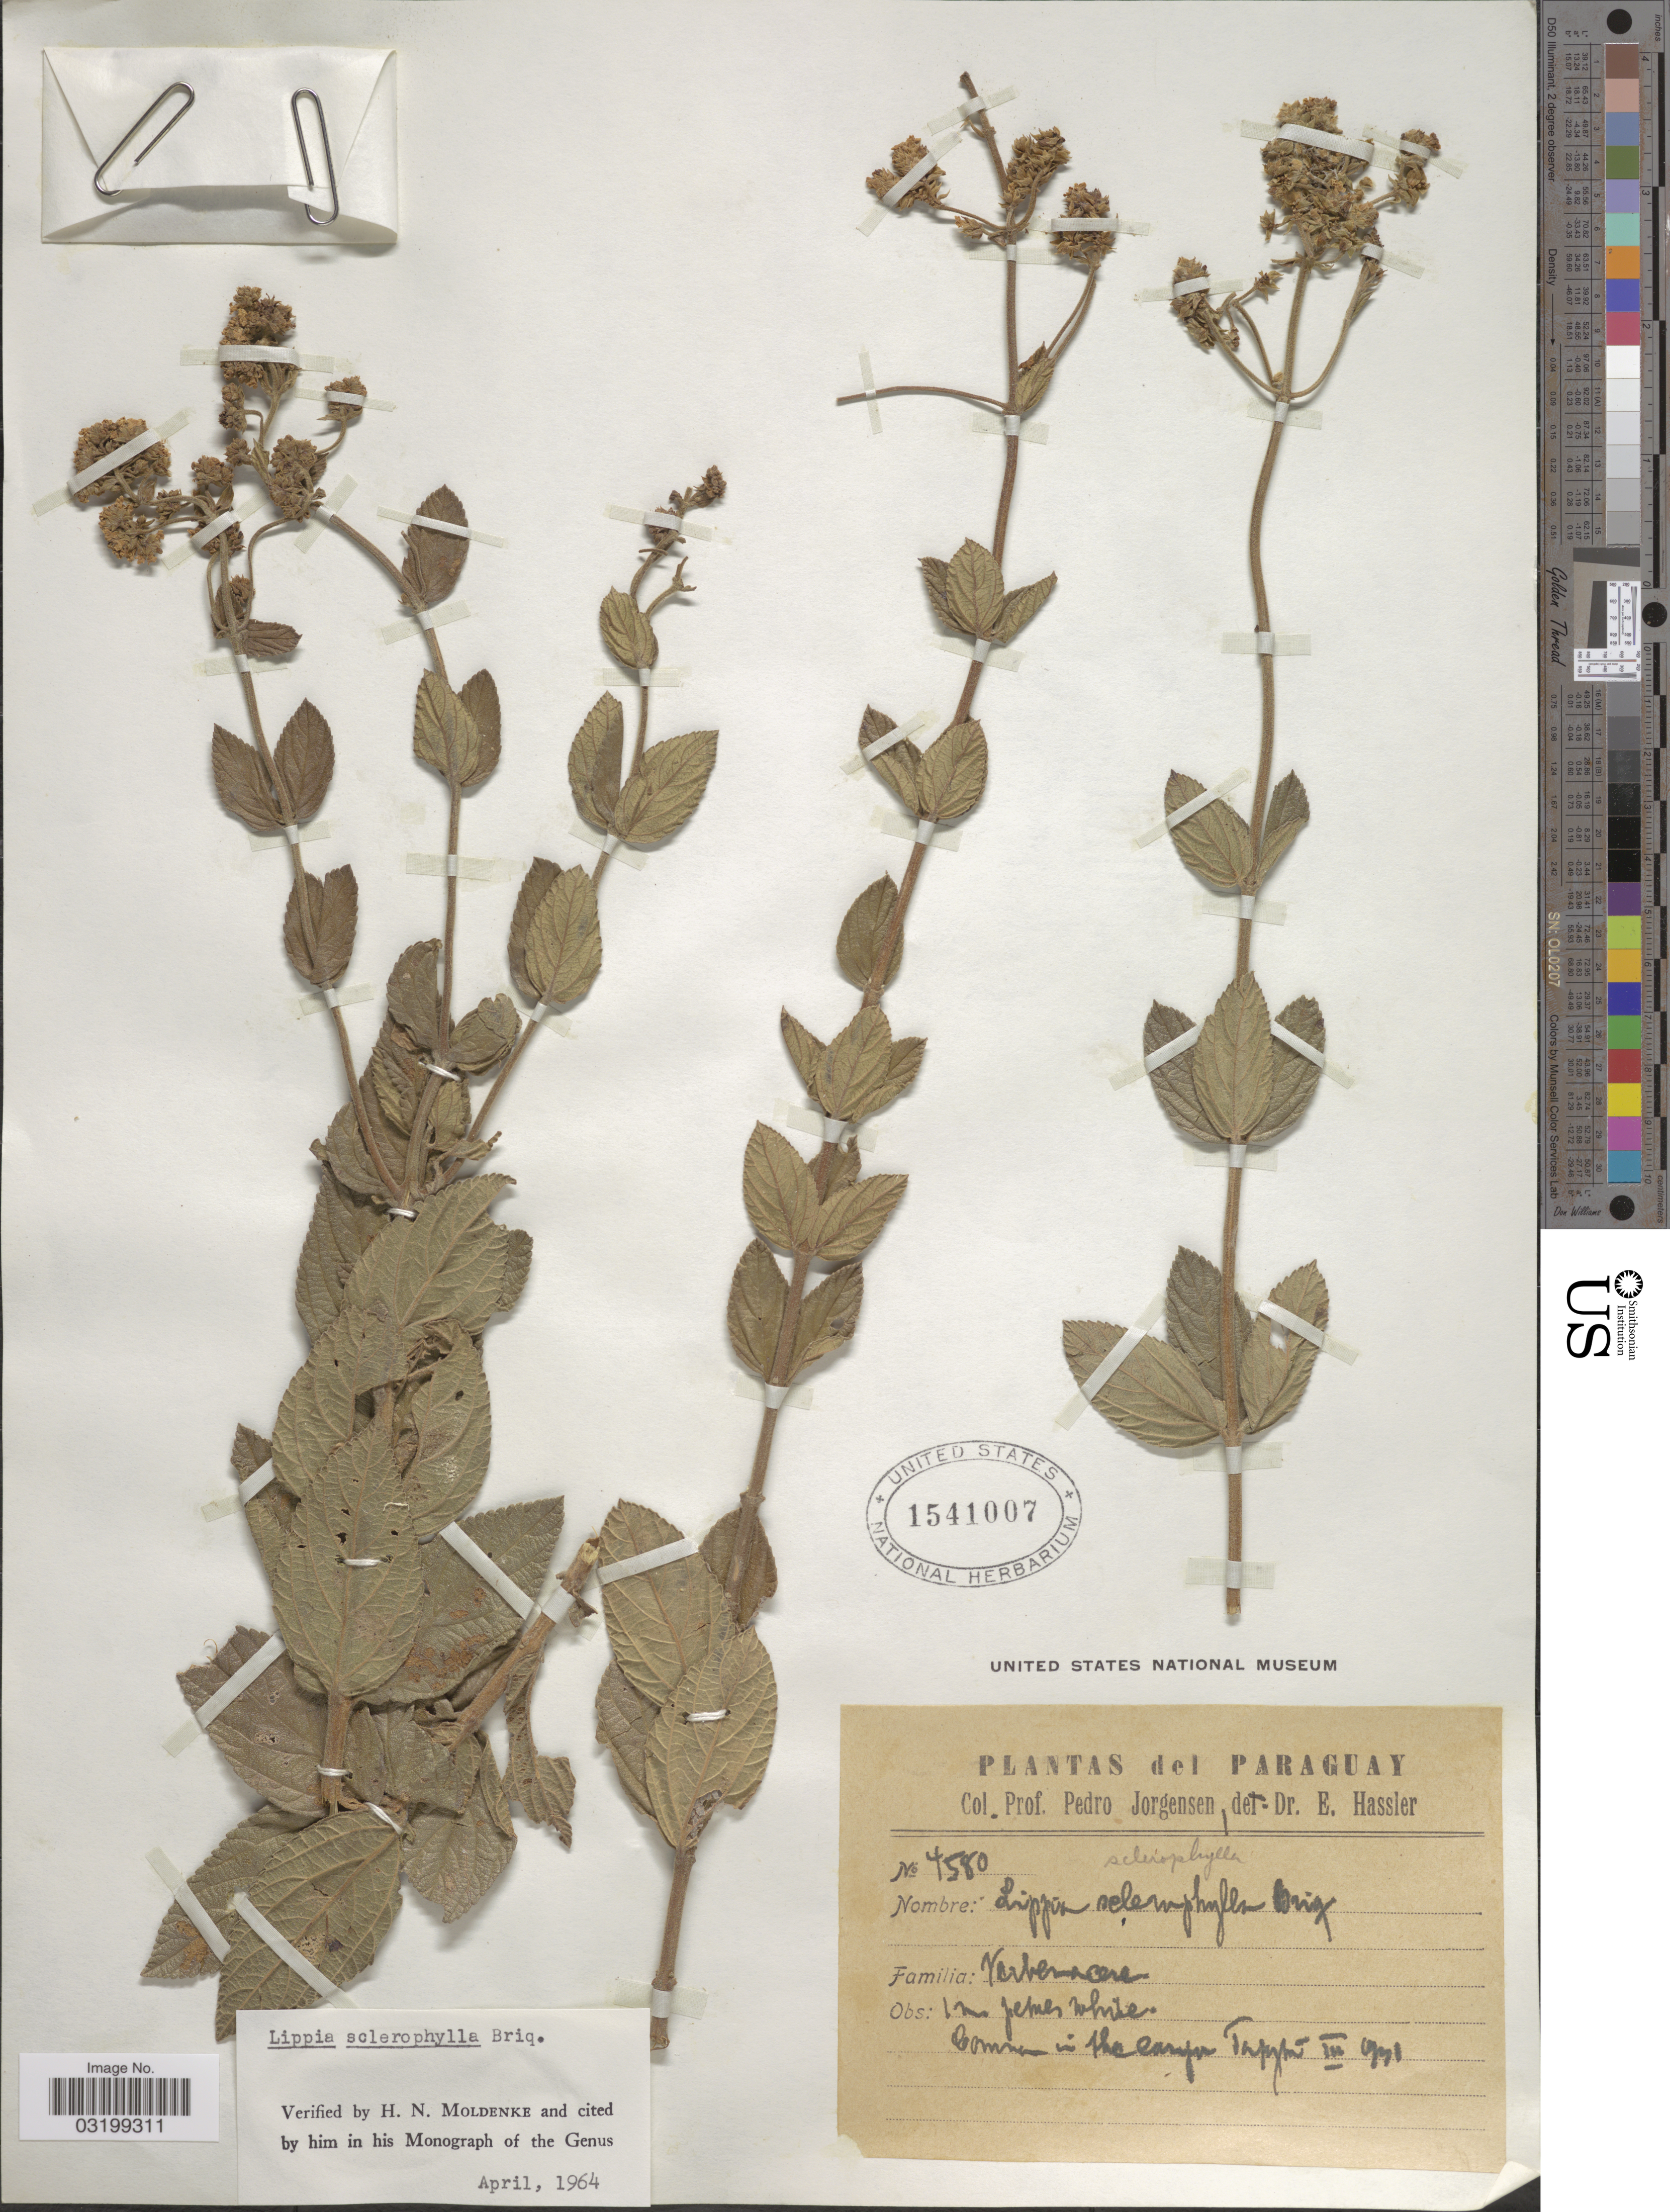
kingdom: Plantae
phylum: Tracheophyta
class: Magnoliopsida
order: Lamiales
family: Verbenaceae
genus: Lippia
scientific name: Lippia sclerophylla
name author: Briq.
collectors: P. Jörgensen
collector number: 4580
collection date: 1931-03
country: Paraguay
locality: Campo Tapyrá. [interpreted]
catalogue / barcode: US 1541007